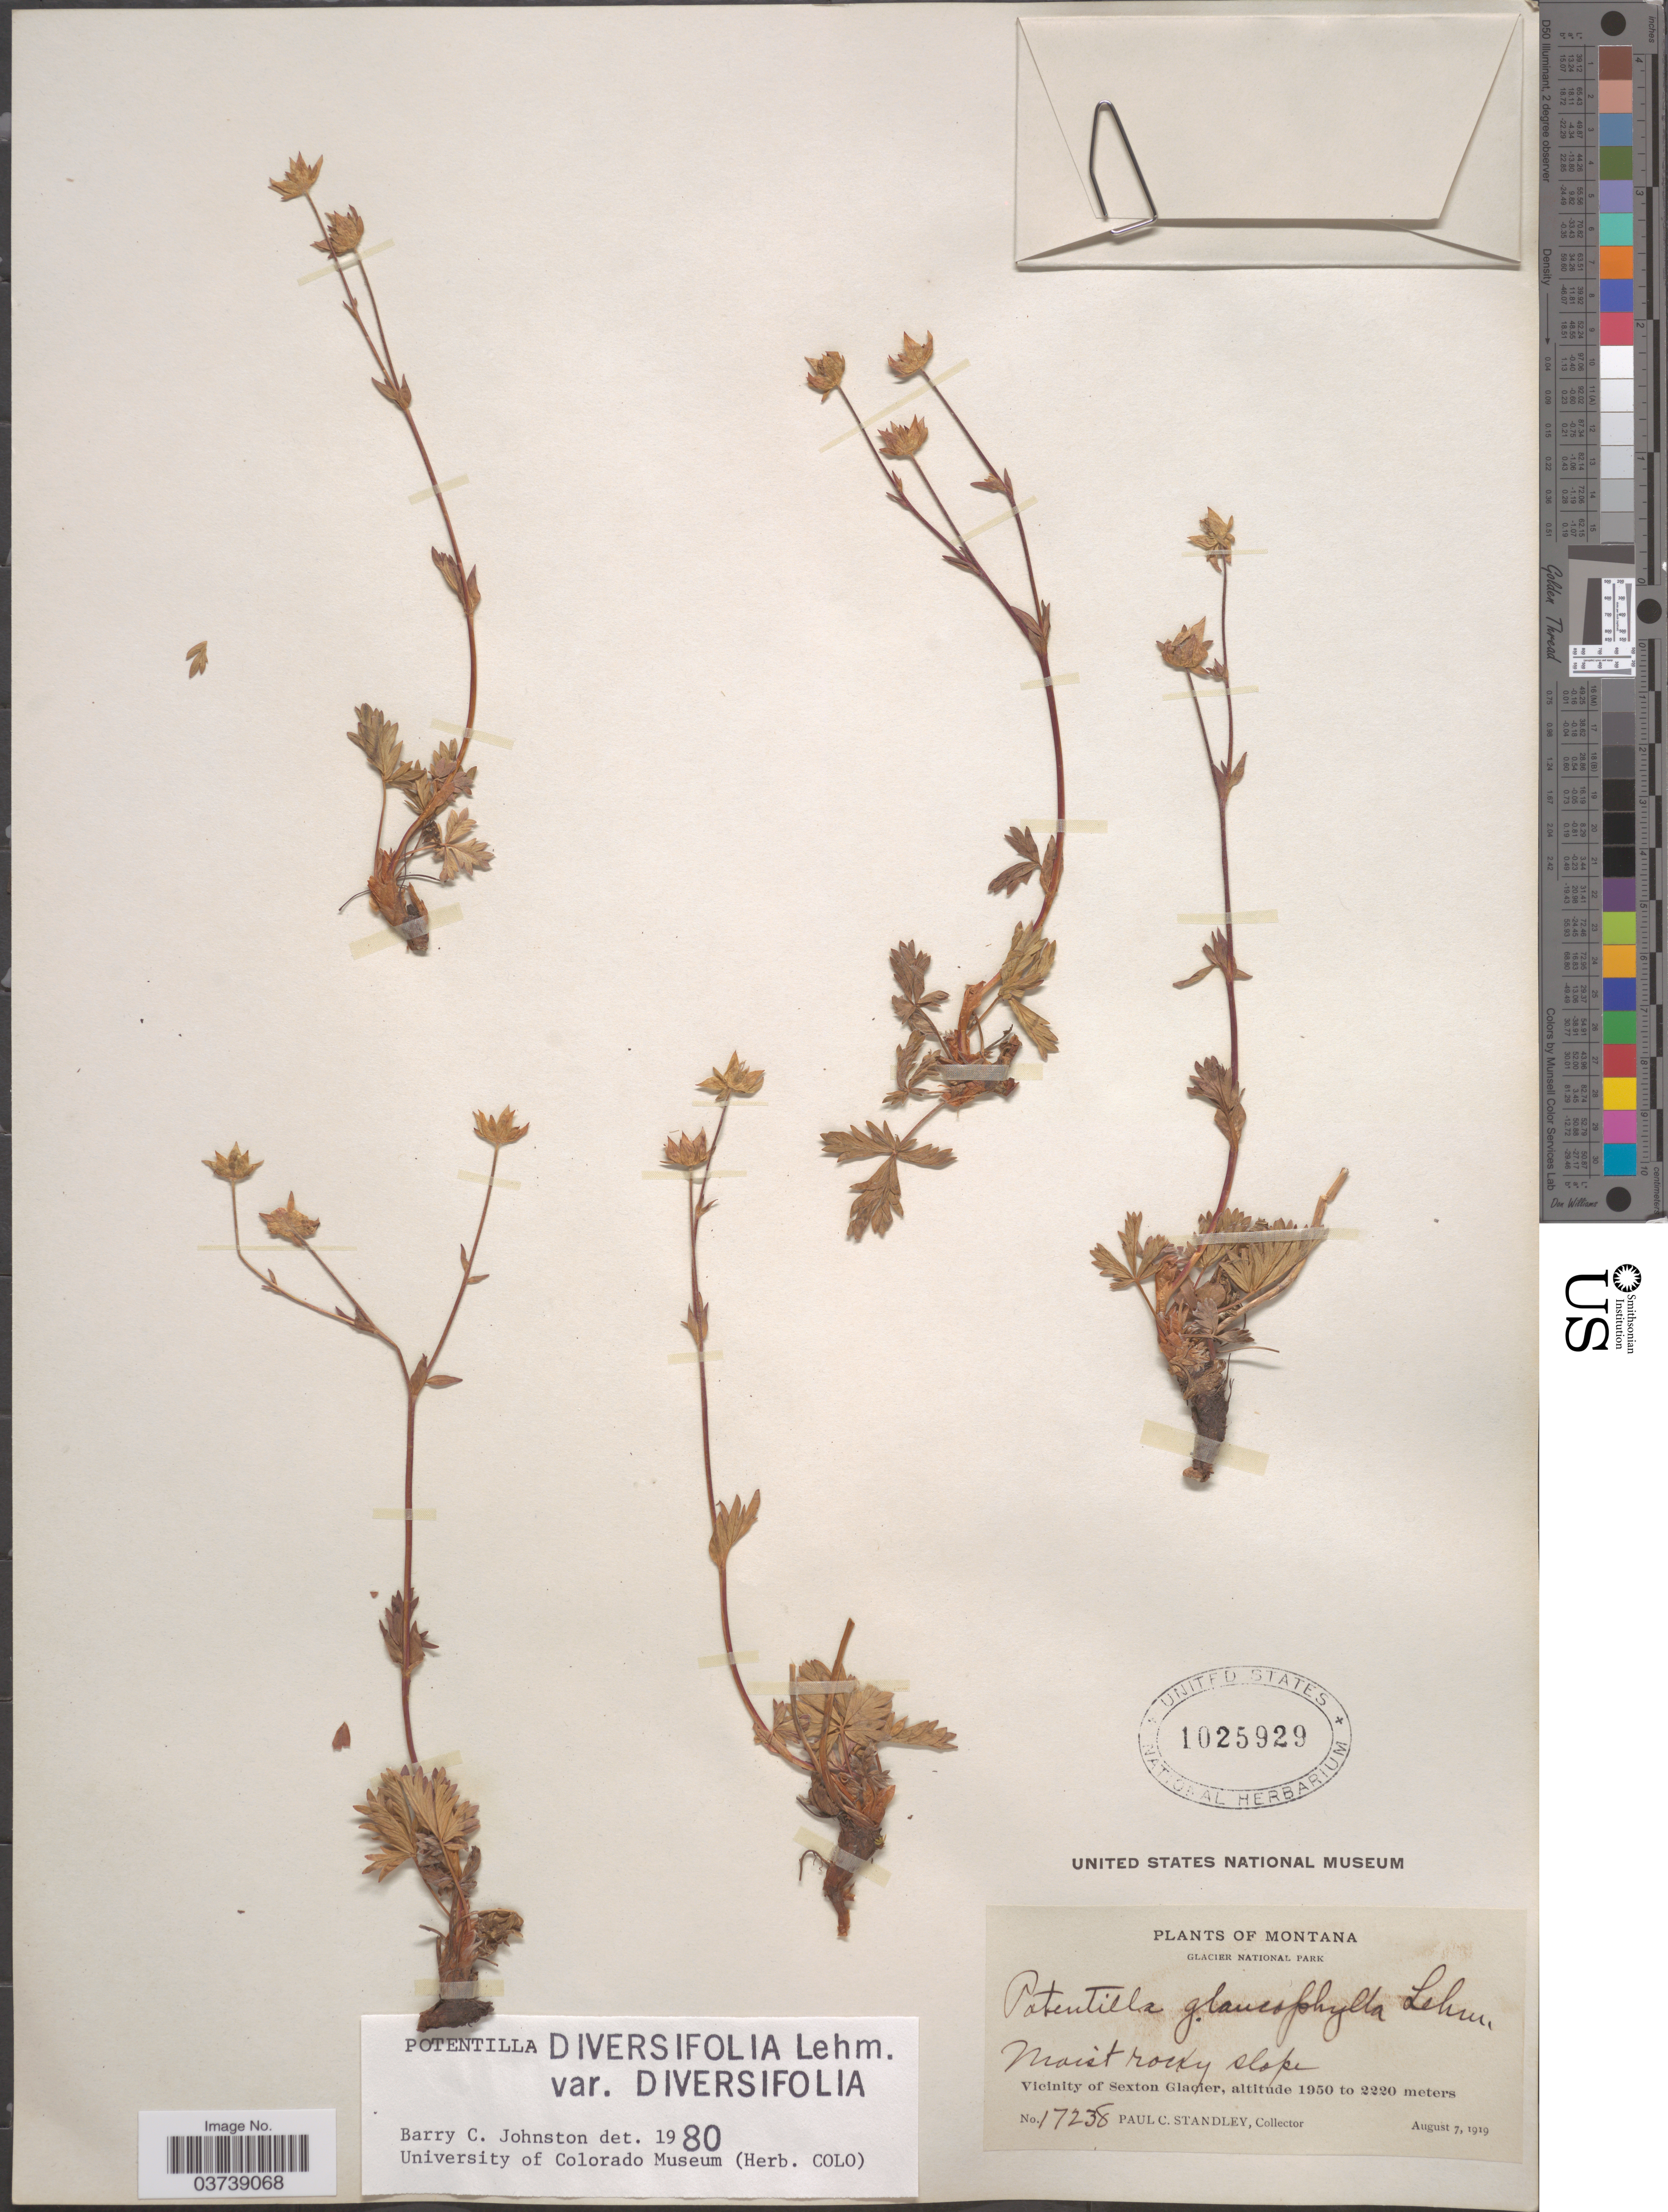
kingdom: Plantae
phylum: Tracheophyta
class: Magnoliopsida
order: Rosales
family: Rosaceae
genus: Potentilla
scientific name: Potentilla diversifolia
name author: Lehm.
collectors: P. C. Standley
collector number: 17238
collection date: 1919-08-07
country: United States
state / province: Montana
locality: Glacier National Park. Vicinity of Sexton Glacier.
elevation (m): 1950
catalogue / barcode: US 1025929